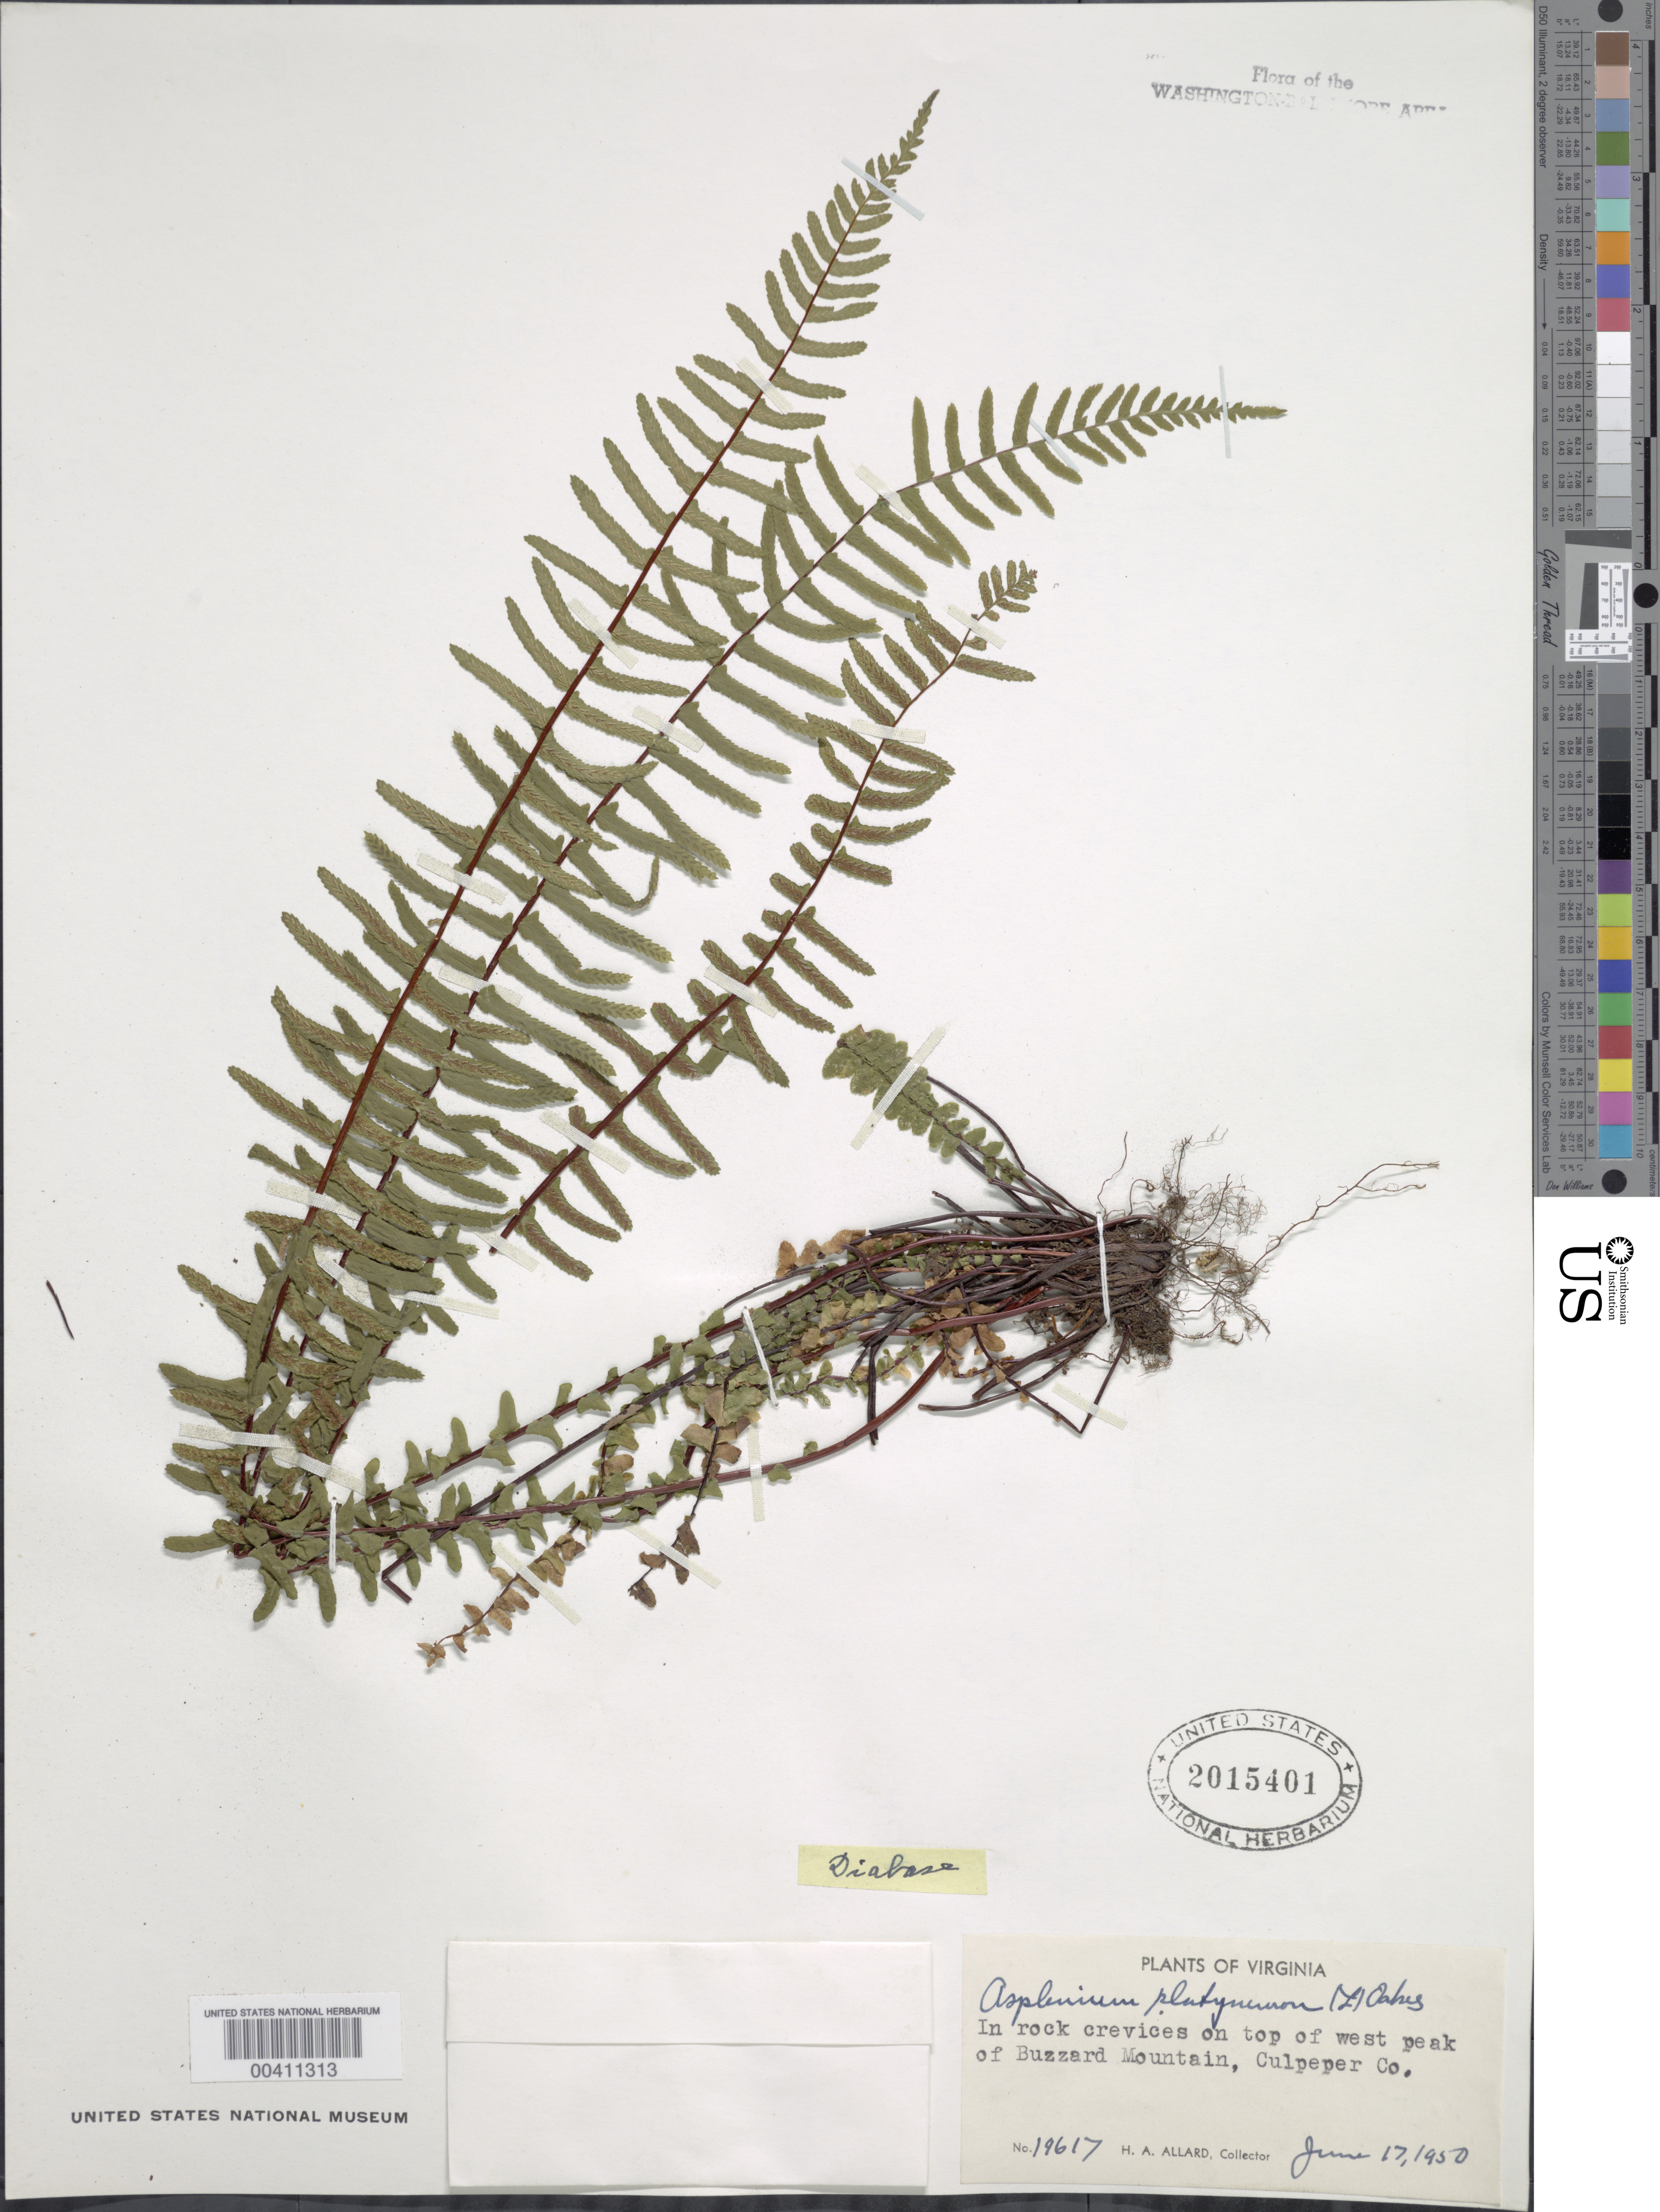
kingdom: Plantae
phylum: Tracheophyta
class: Polypodiopsida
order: Polypodiales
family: Aspleniaceae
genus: Asplenium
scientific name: Asplenium platyneuron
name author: (L.) Britton, Stearns & Poggenb.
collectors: H. A. Allard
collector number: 19617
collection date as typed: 17 Jun 1950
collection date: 1950-06-17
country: United States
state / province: Virginia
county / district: Culpeper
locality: Buzzard Mountain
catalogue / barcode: US 2015401